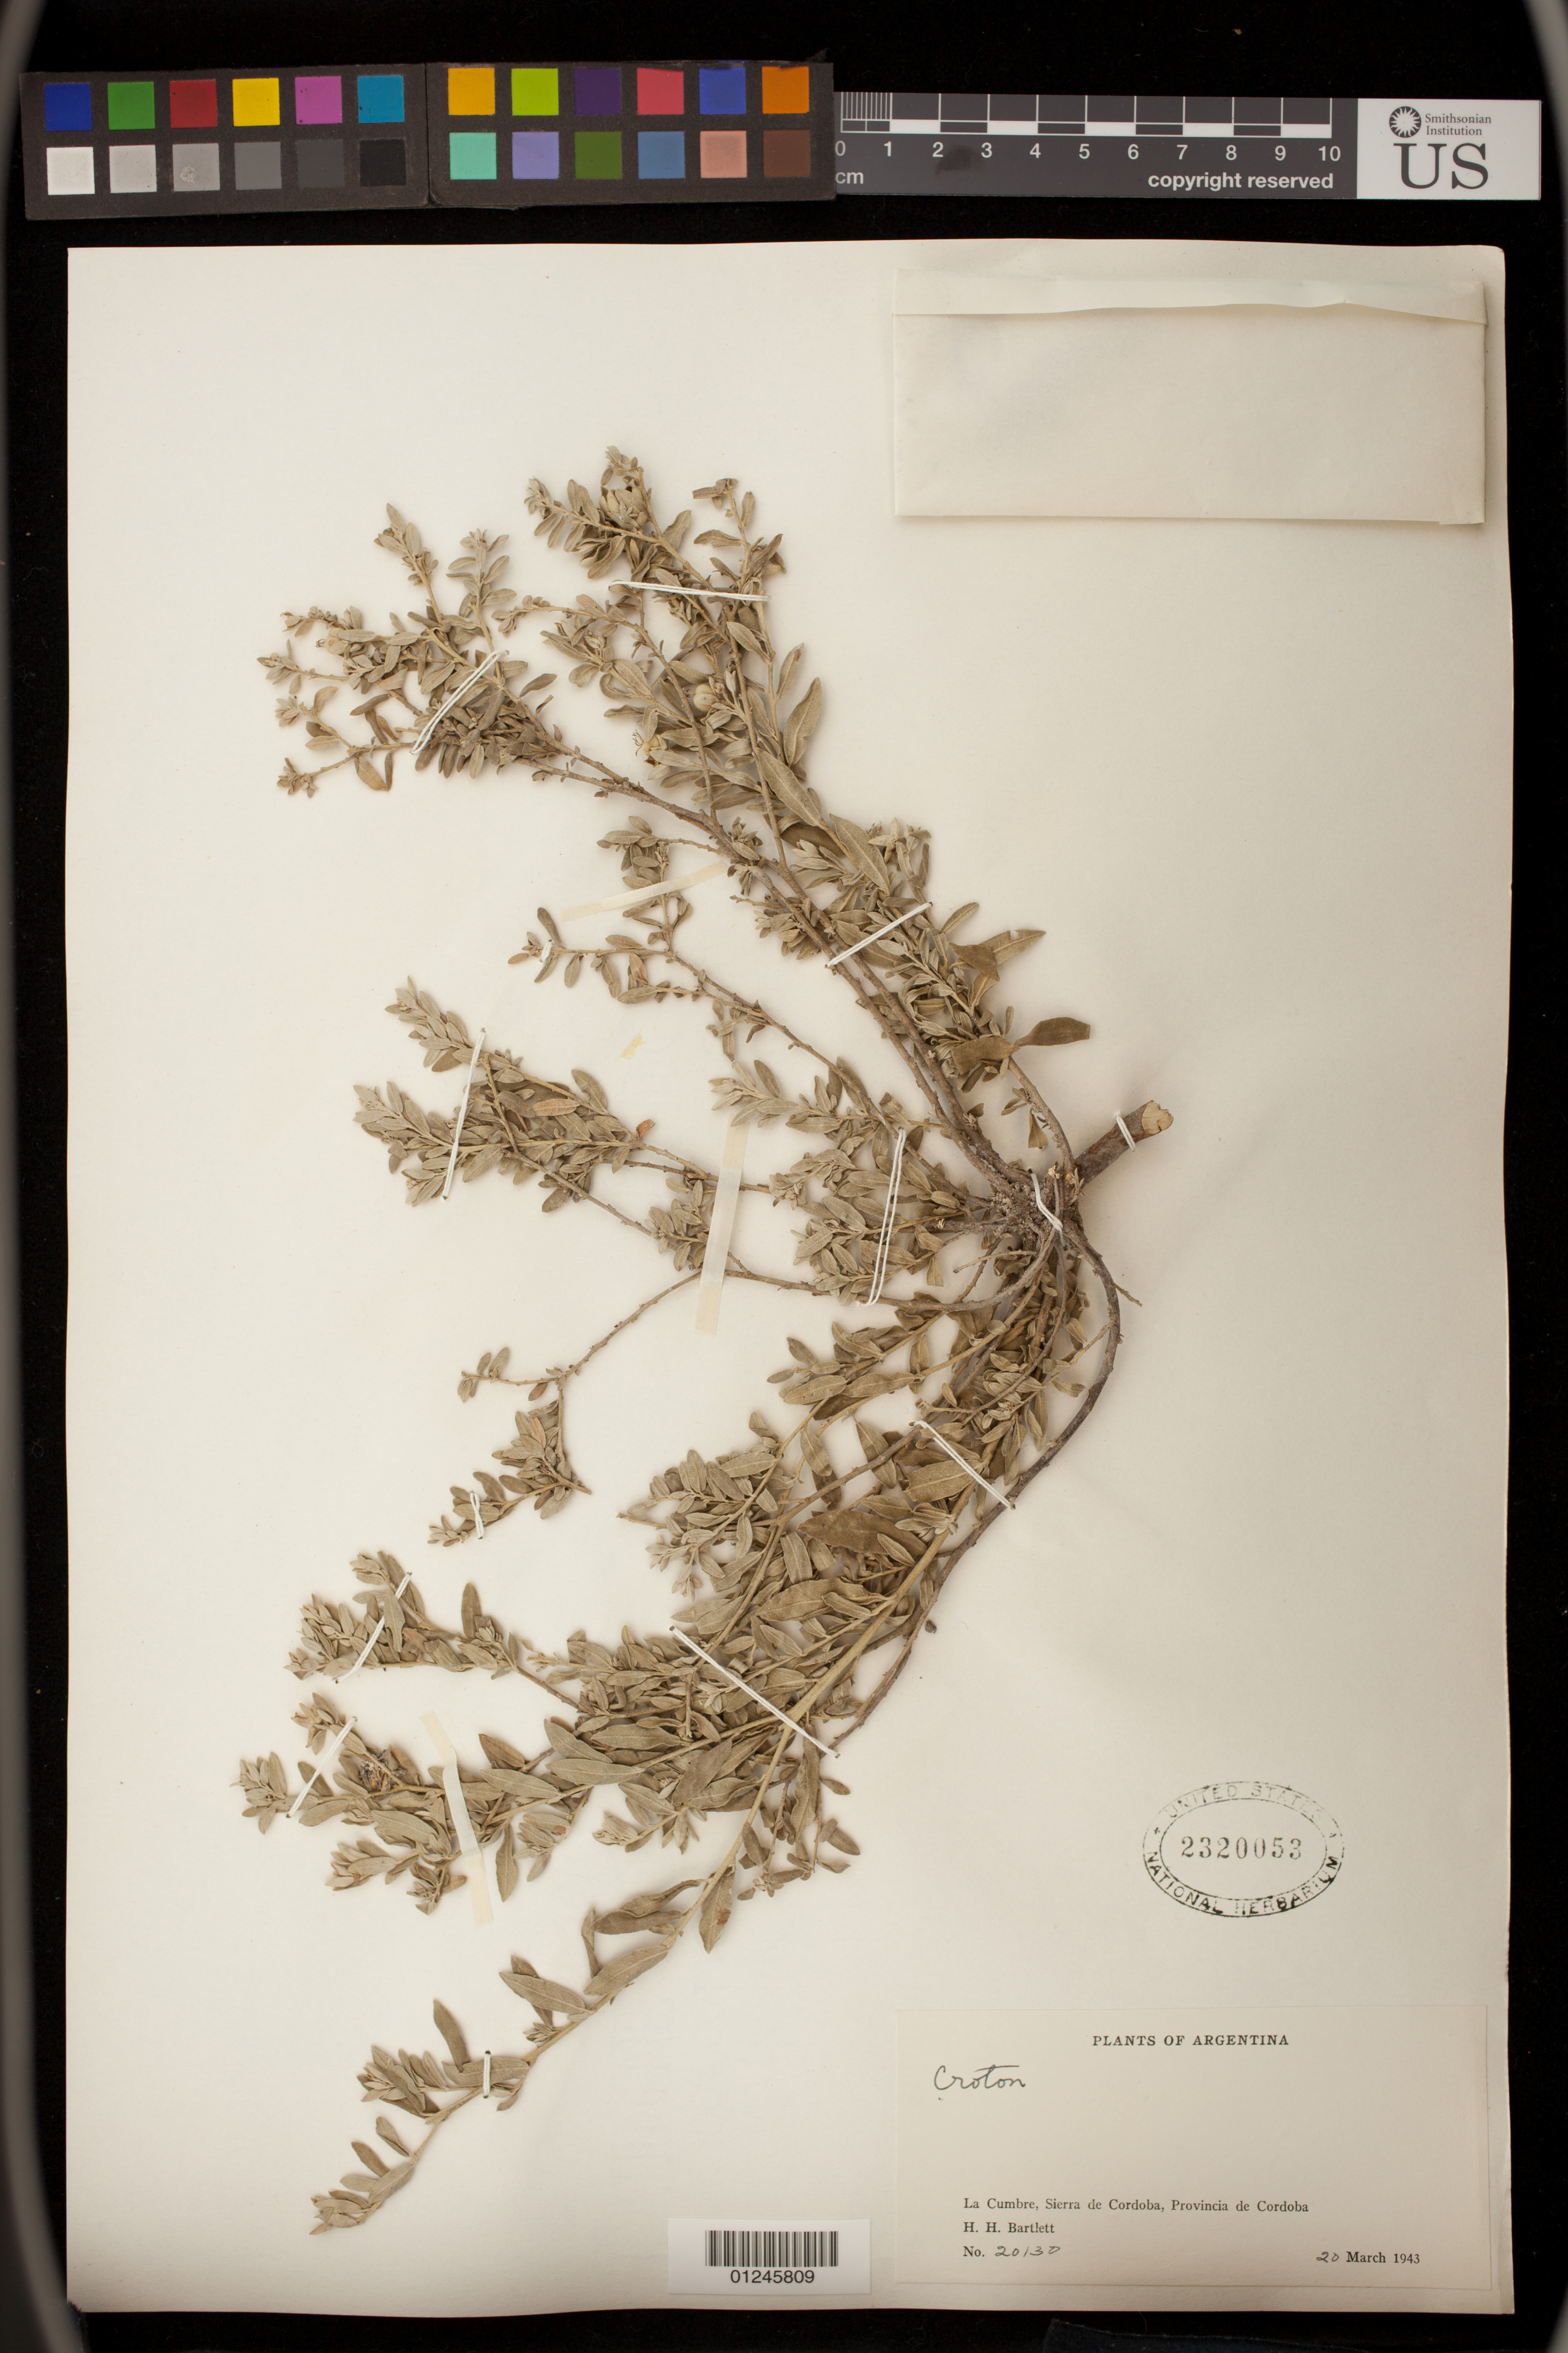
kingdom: Plantae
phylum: Tracheophyta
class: Magnoliopsida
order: Malpighiales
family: Euphorbiaceae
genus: Croton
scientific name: Croton sp.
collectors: H. H. Bartlett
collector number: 20130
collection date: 1943-03-20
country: Argentina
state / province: Cordoba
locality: La Cumbre, Sierra de Cordoba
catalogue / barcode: US 2320053